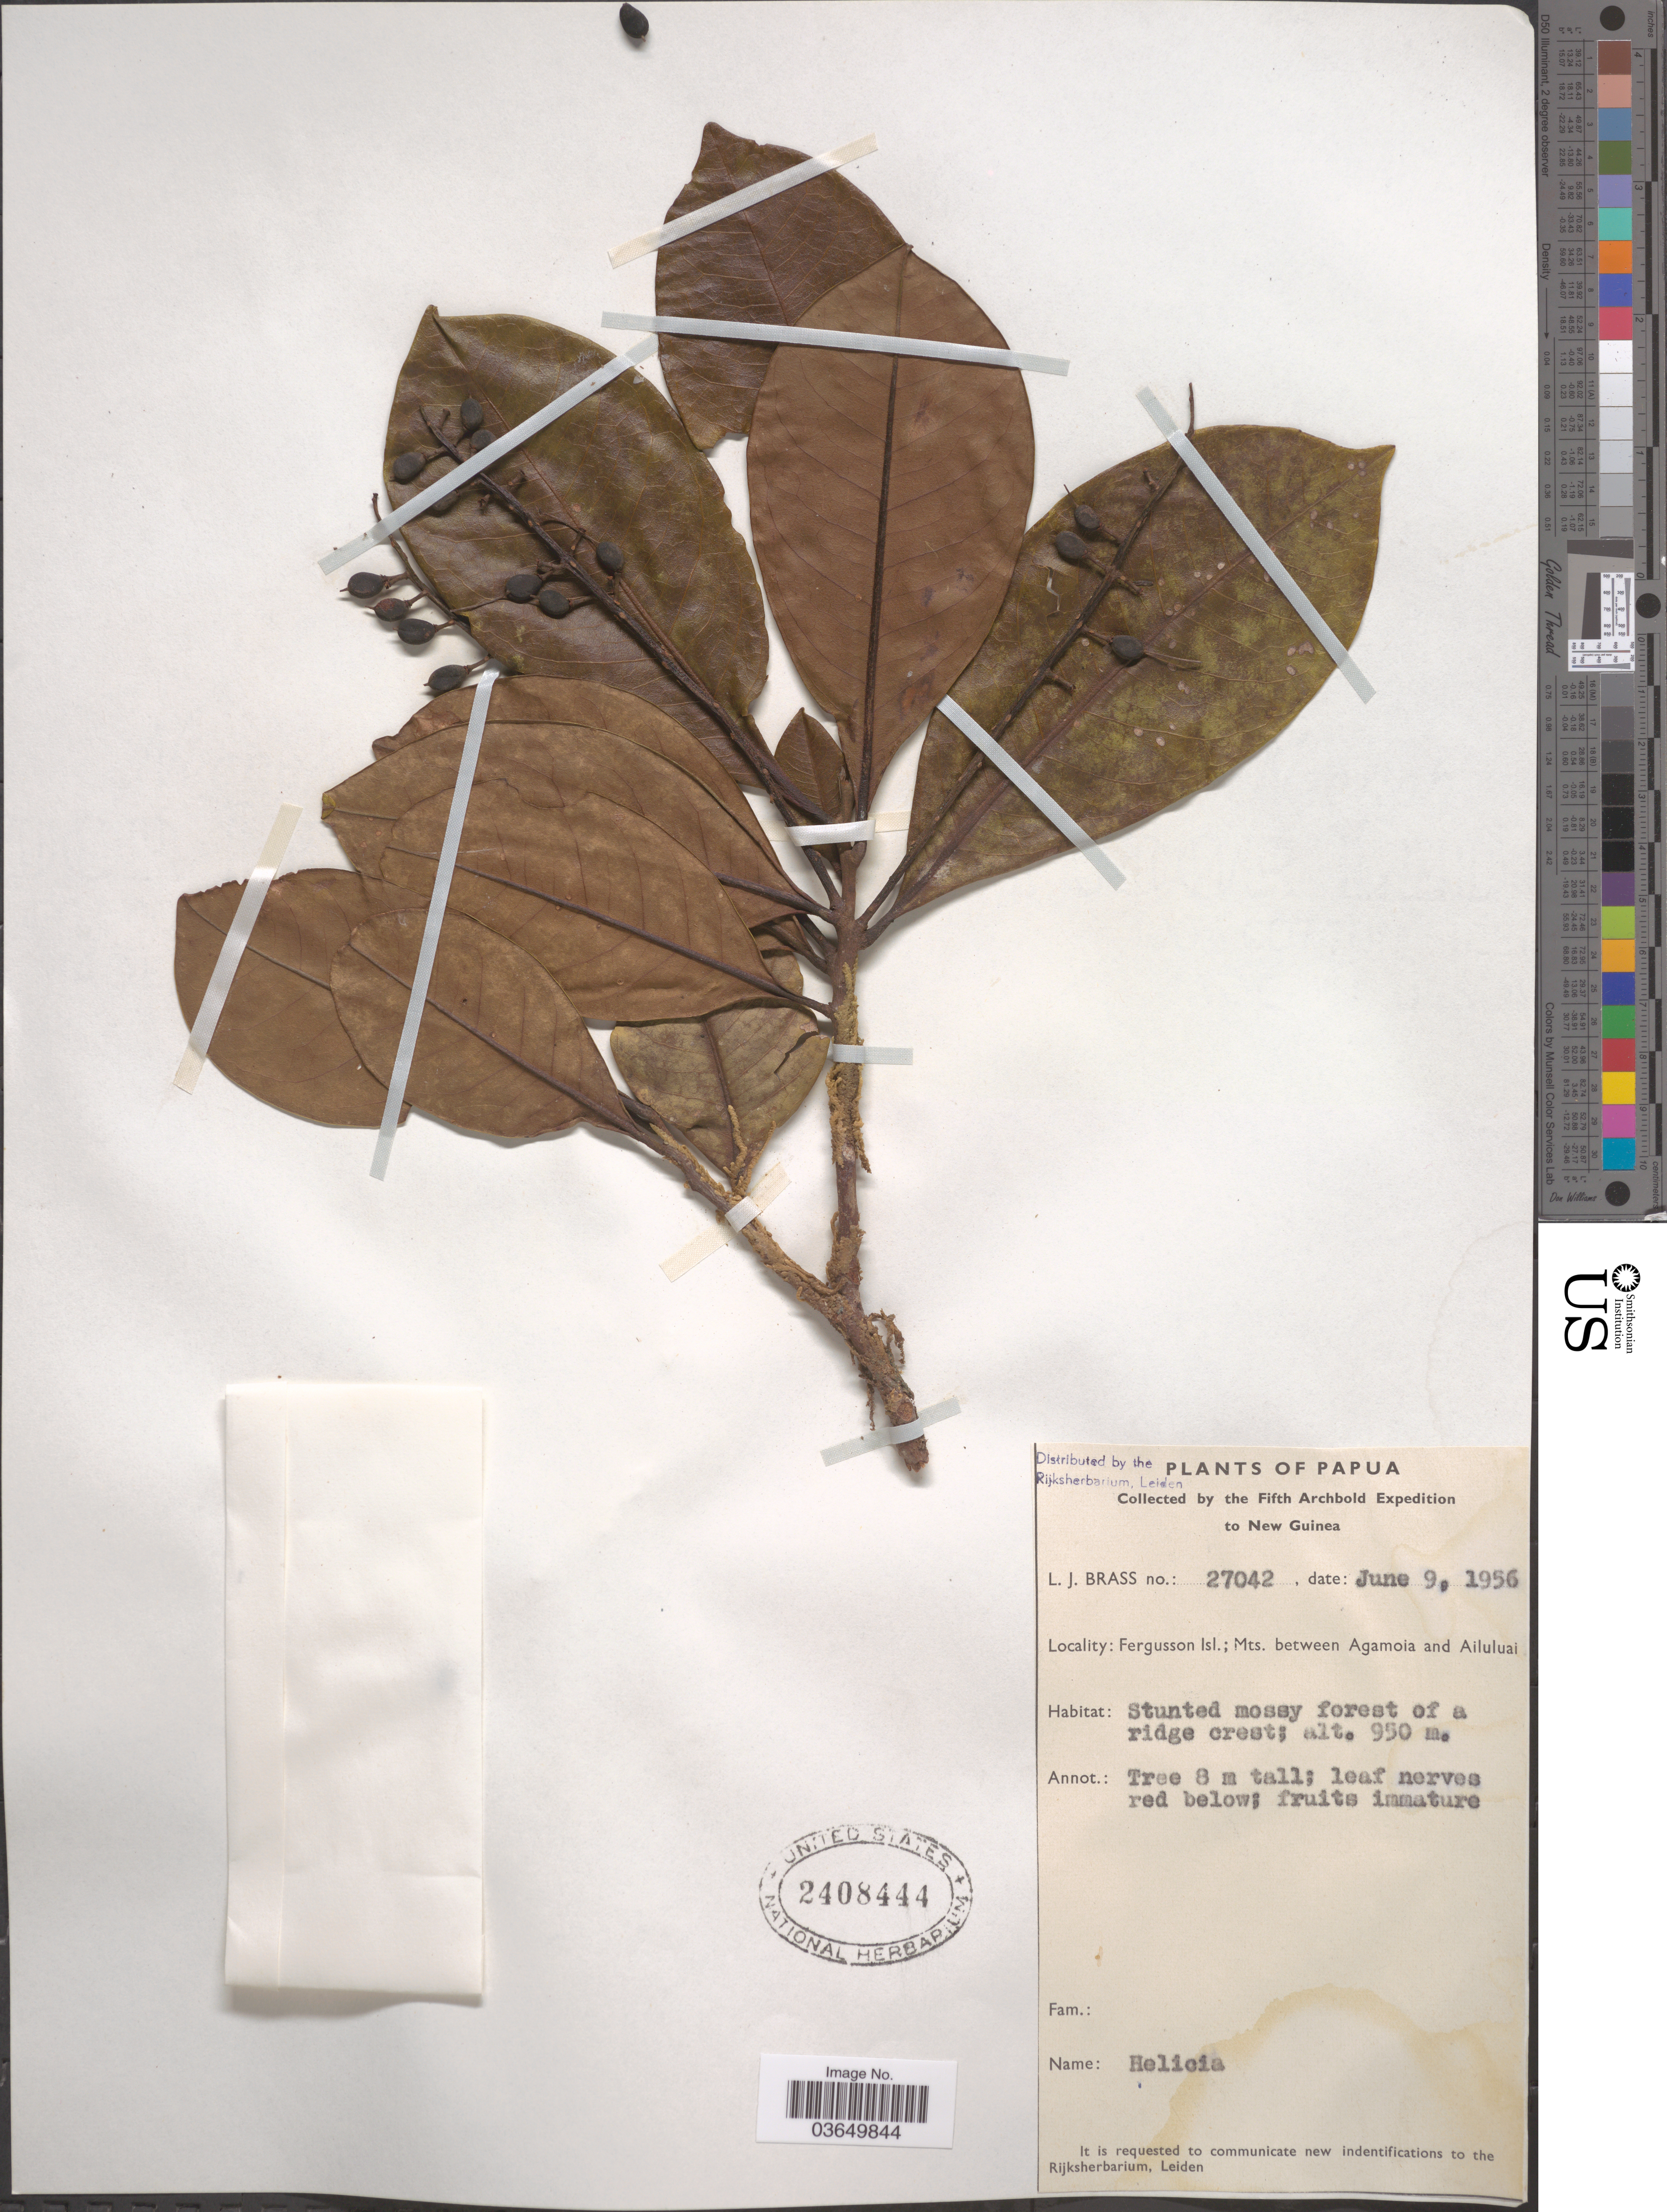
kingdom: Plantae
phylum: Tracheophyta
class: Magnoliopsida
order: Proteales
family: Proteaceae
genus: Helicia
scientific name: Helicia sp.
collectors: L. J. Brass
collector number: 27042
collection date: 1956-06-09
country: Papua New Guinea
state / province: Milne Bay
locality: Papua. New Guinea. Fergusson Isl.; Mts. between Agamoia and Ailuluai.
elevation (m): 950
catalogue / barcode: US 2408444